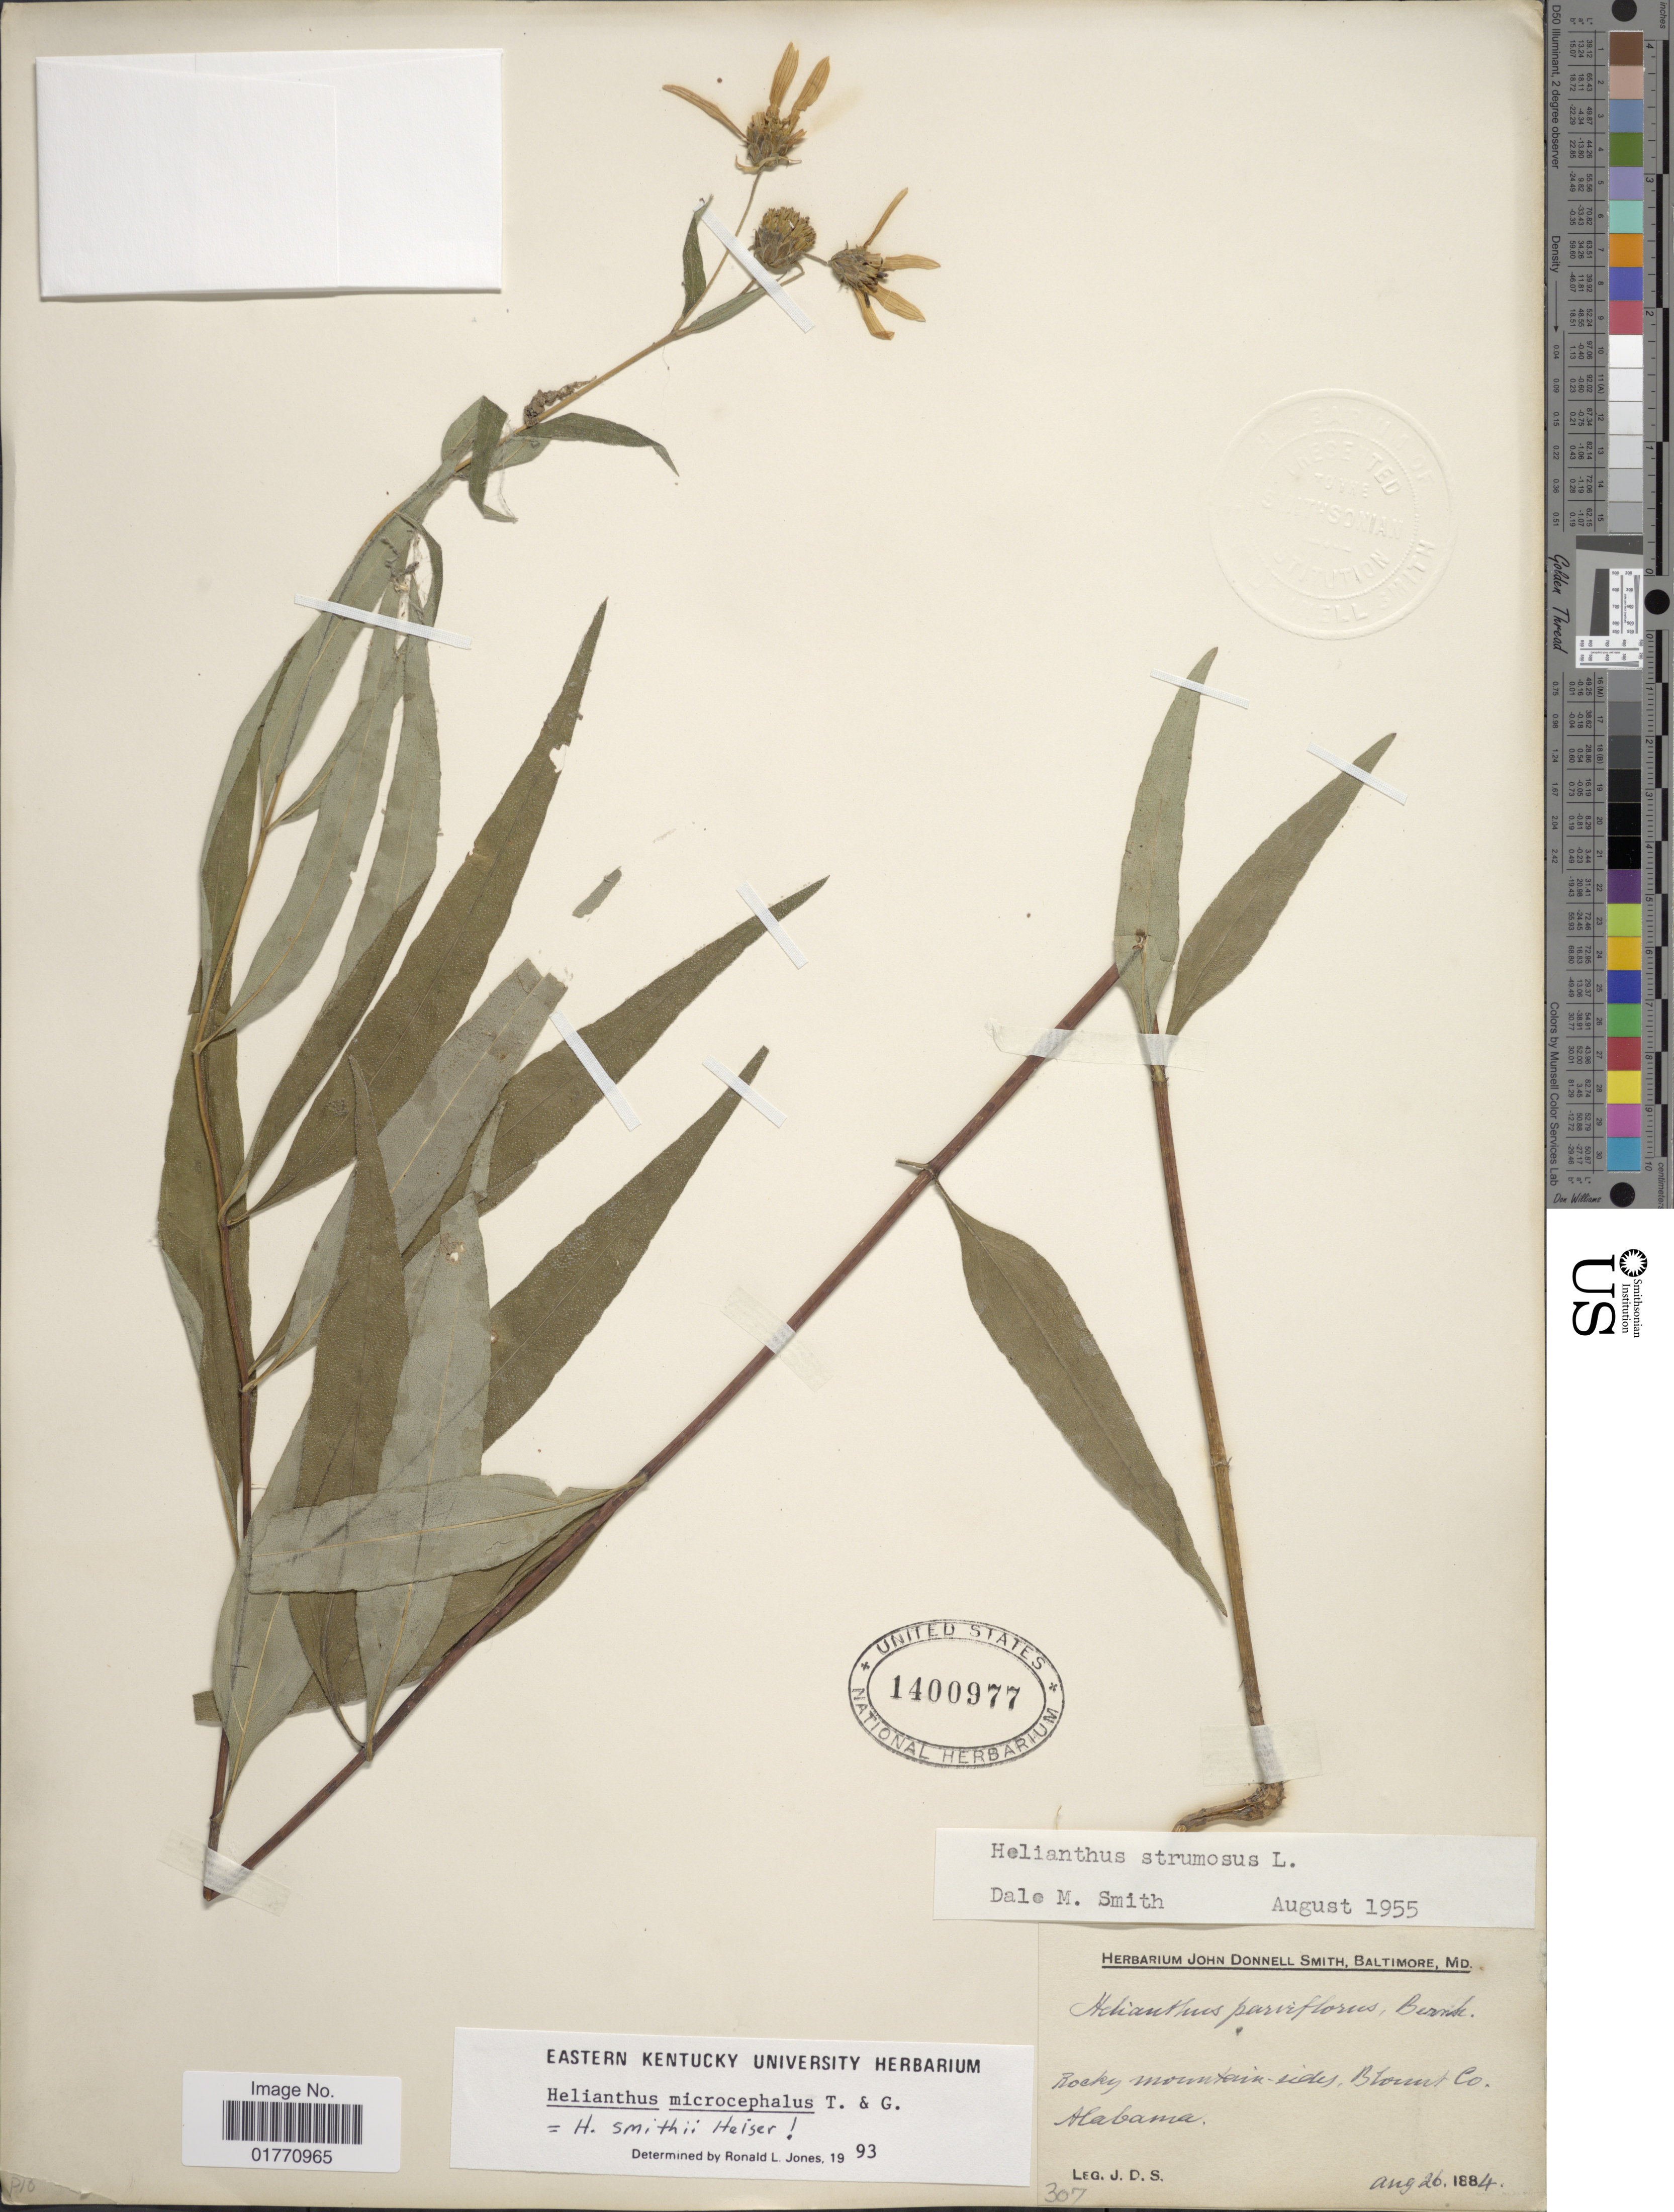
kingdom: Plantae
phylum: Tracheophyta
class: Magnoliopsida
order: Asterales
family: Asteraceae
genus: Helianthus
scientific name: Helianthus mollis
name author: Lam.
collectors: J. Donnell Smith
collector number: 307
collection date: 1884-08-26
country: United States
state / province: Alabama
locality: Rocky mountain-sides, Blount Co.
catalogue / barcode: US 1400977